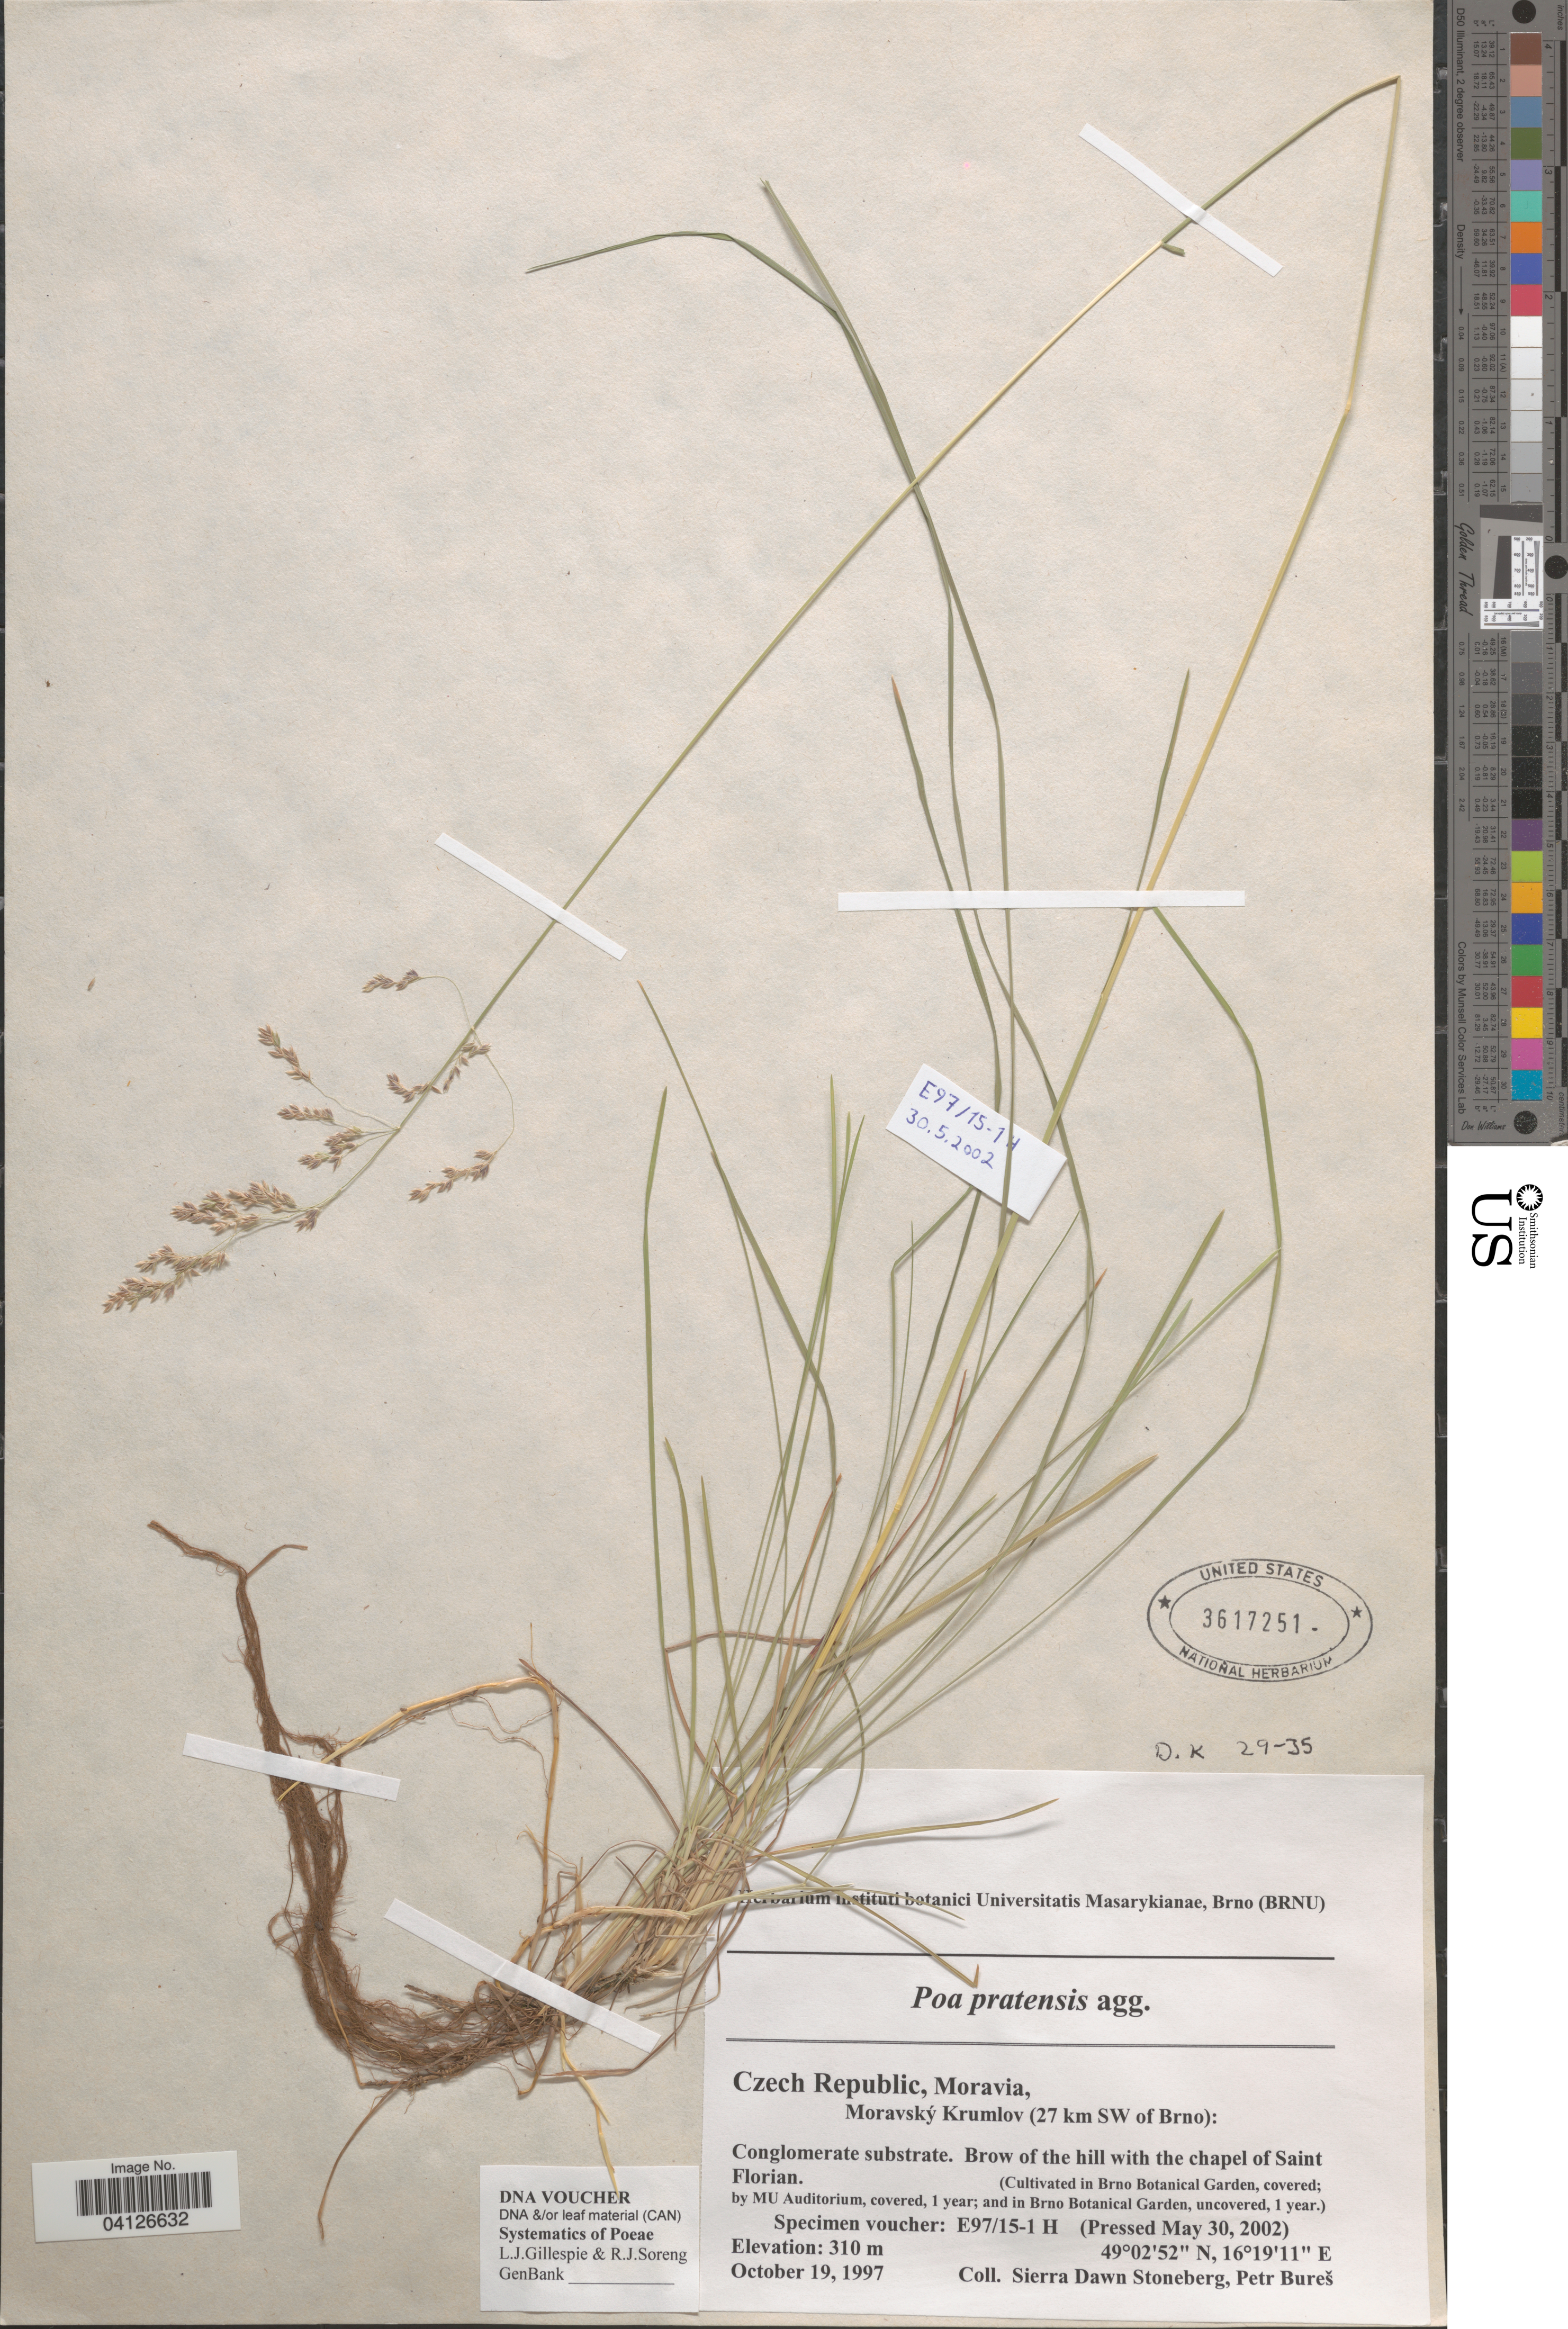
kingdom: Plantae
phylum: Tracheophyta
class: Liliopsida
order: Poales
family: Poaceae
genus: Poa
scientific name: Poa pratensis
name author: L.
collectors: S. D. Stoneberg-Holt & P. Bures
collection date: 2002-05-30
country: Czechia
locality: (Cultivated in the Brno Botanical Garden, covered; by MU Auditorium, covered, 1 year; and in Brno Botanical Garden, uncovered, 1 year.).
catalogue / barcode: US 3617251